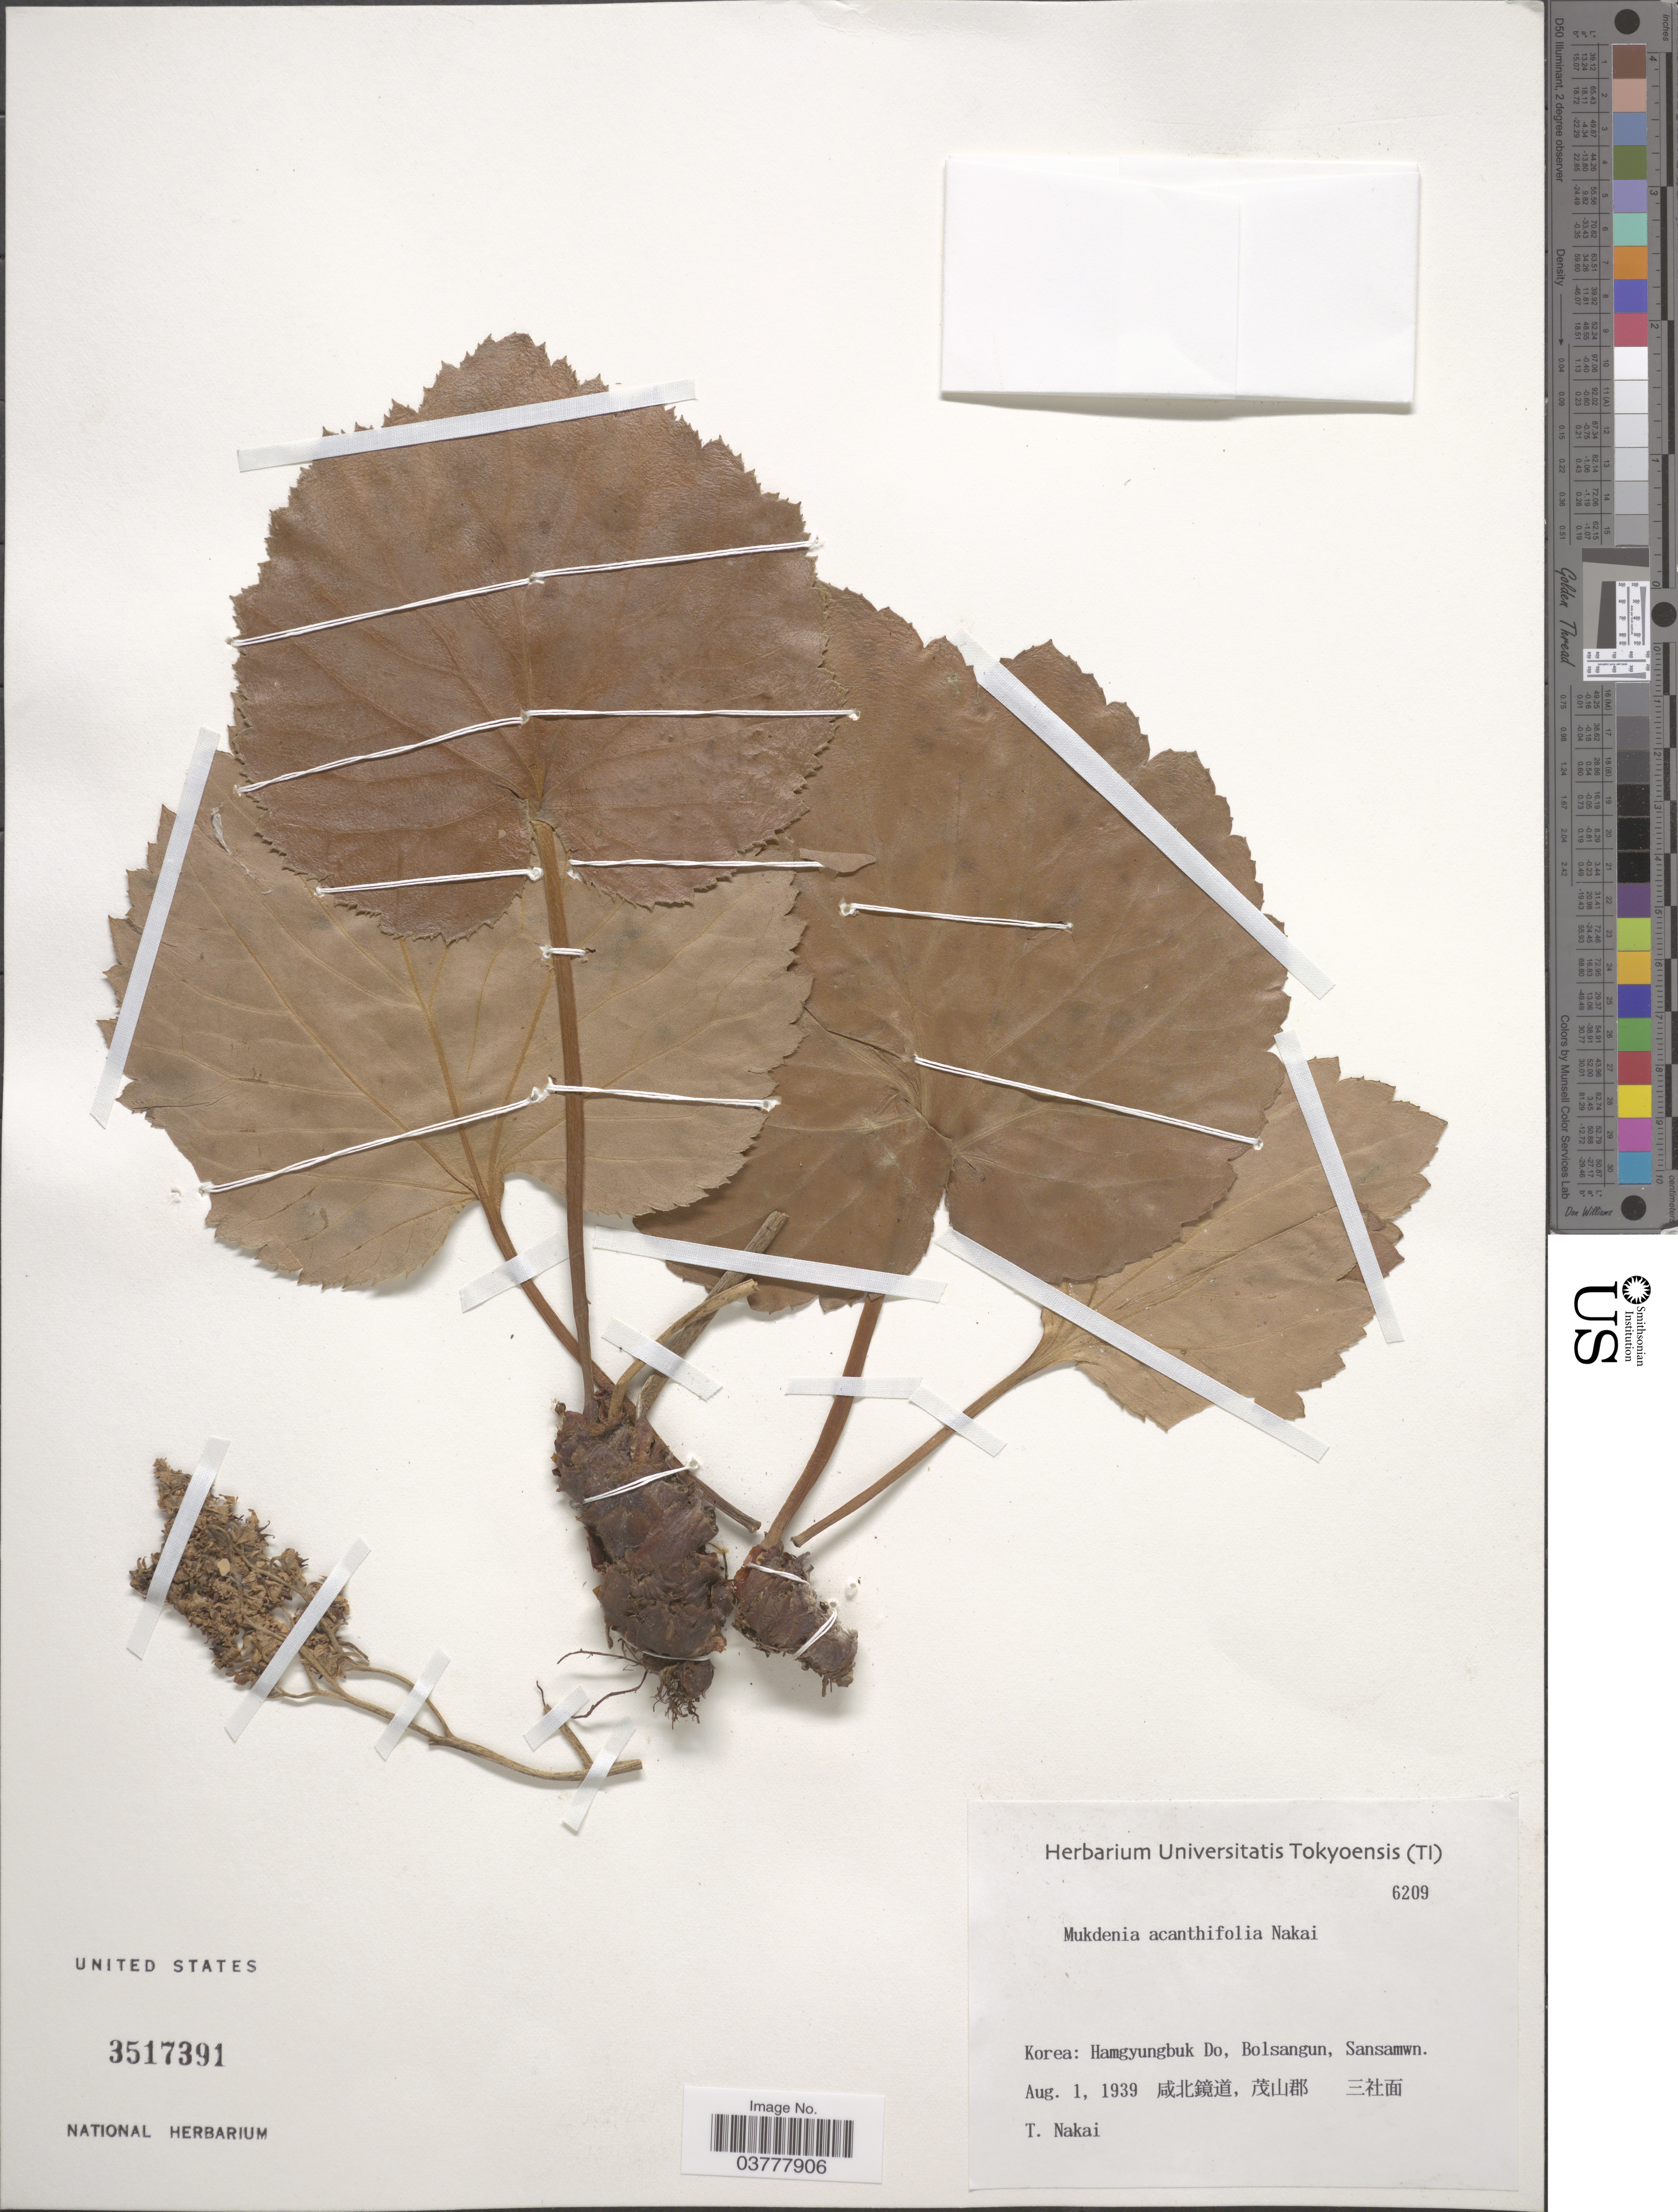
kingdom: Plantae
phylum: Tracheophyta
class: Magnoliopsida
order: Saxifragales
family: Saxifragaceae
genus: Mukdenia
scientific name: Mukdenia rossii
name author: (Oliv.) Koidz.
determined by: Strong, Mark T., (BOT), Smithsonian Institution - National Museum of Natural History (UNITED STATES)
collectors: T. Nakai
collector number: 6209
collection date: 1939-08-01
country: North Korea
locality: Korea. Hamgyungbuk Do, Bolsangun, Sansamen.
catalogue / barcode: US 3517391